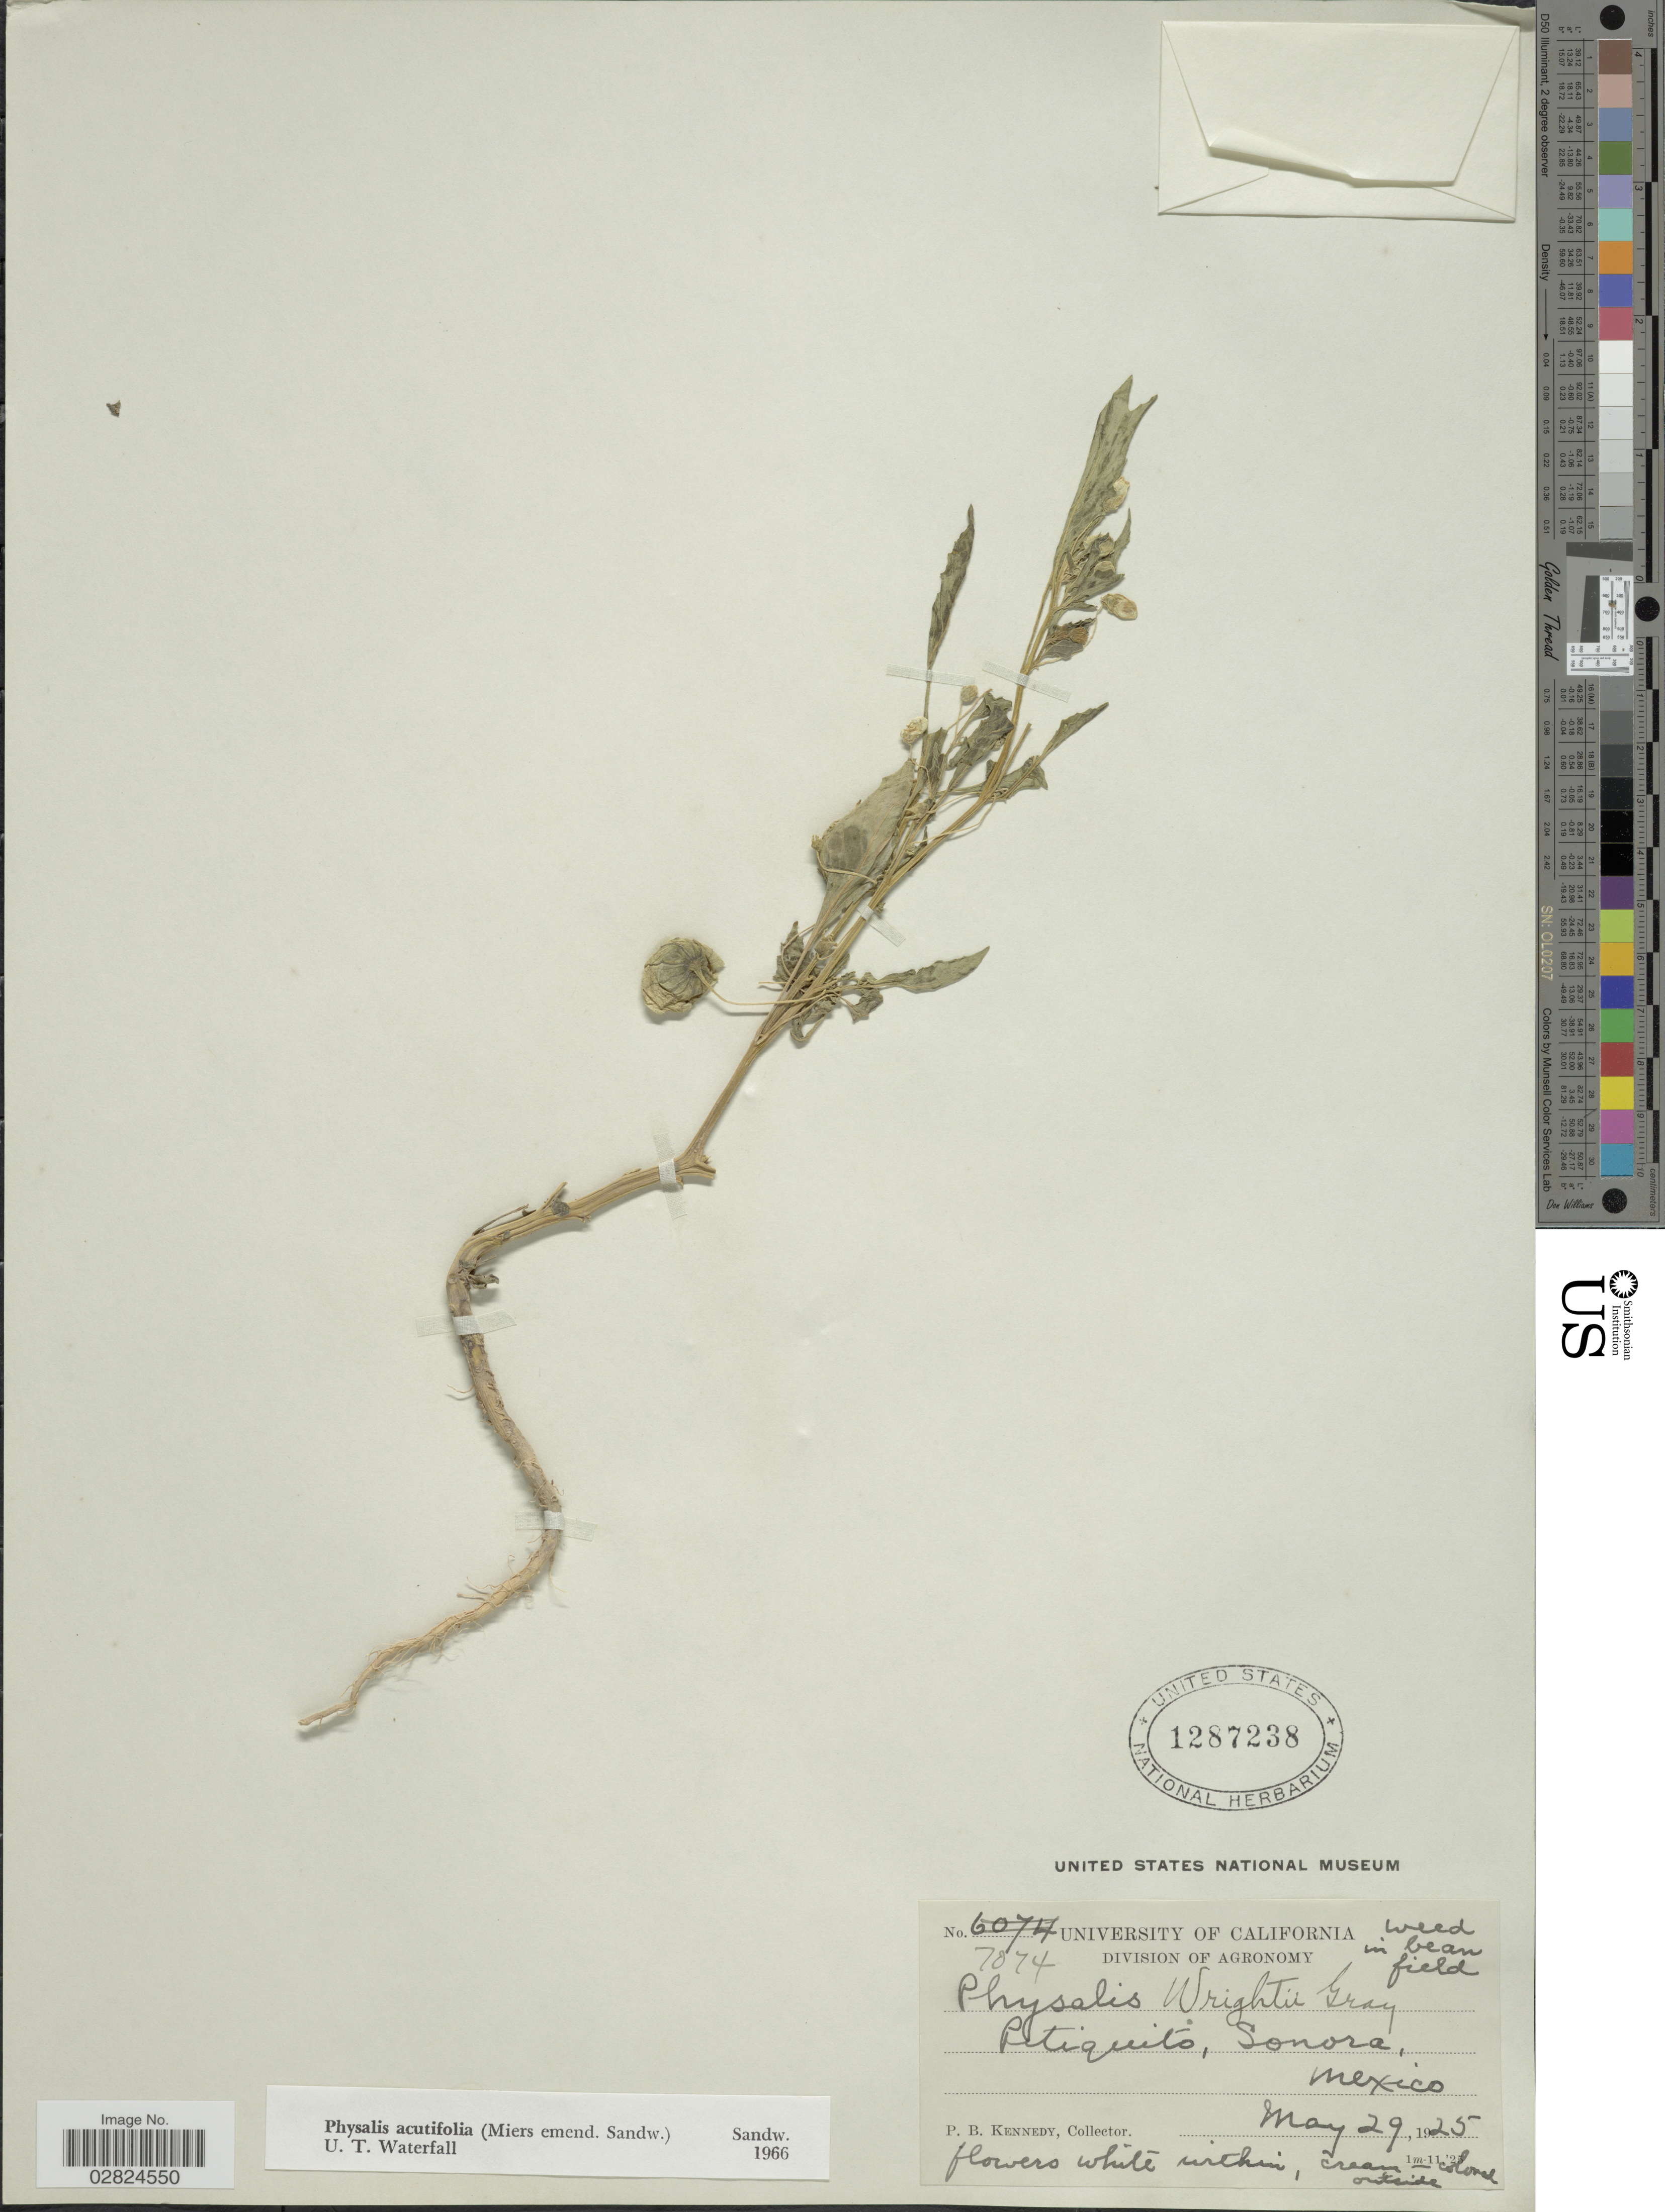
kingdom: Plantae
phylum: Tracheophyta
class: Magnoliopsida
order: Solanales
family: Solanaceae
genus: Physalis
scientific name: Physalis acutifolia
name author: (Miers) Sandwith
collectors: P. B. Kennedy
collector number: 7074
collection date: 1925-05-29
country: Mexico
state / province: Sonora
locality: Pitiquito.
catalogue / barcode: US 1287238